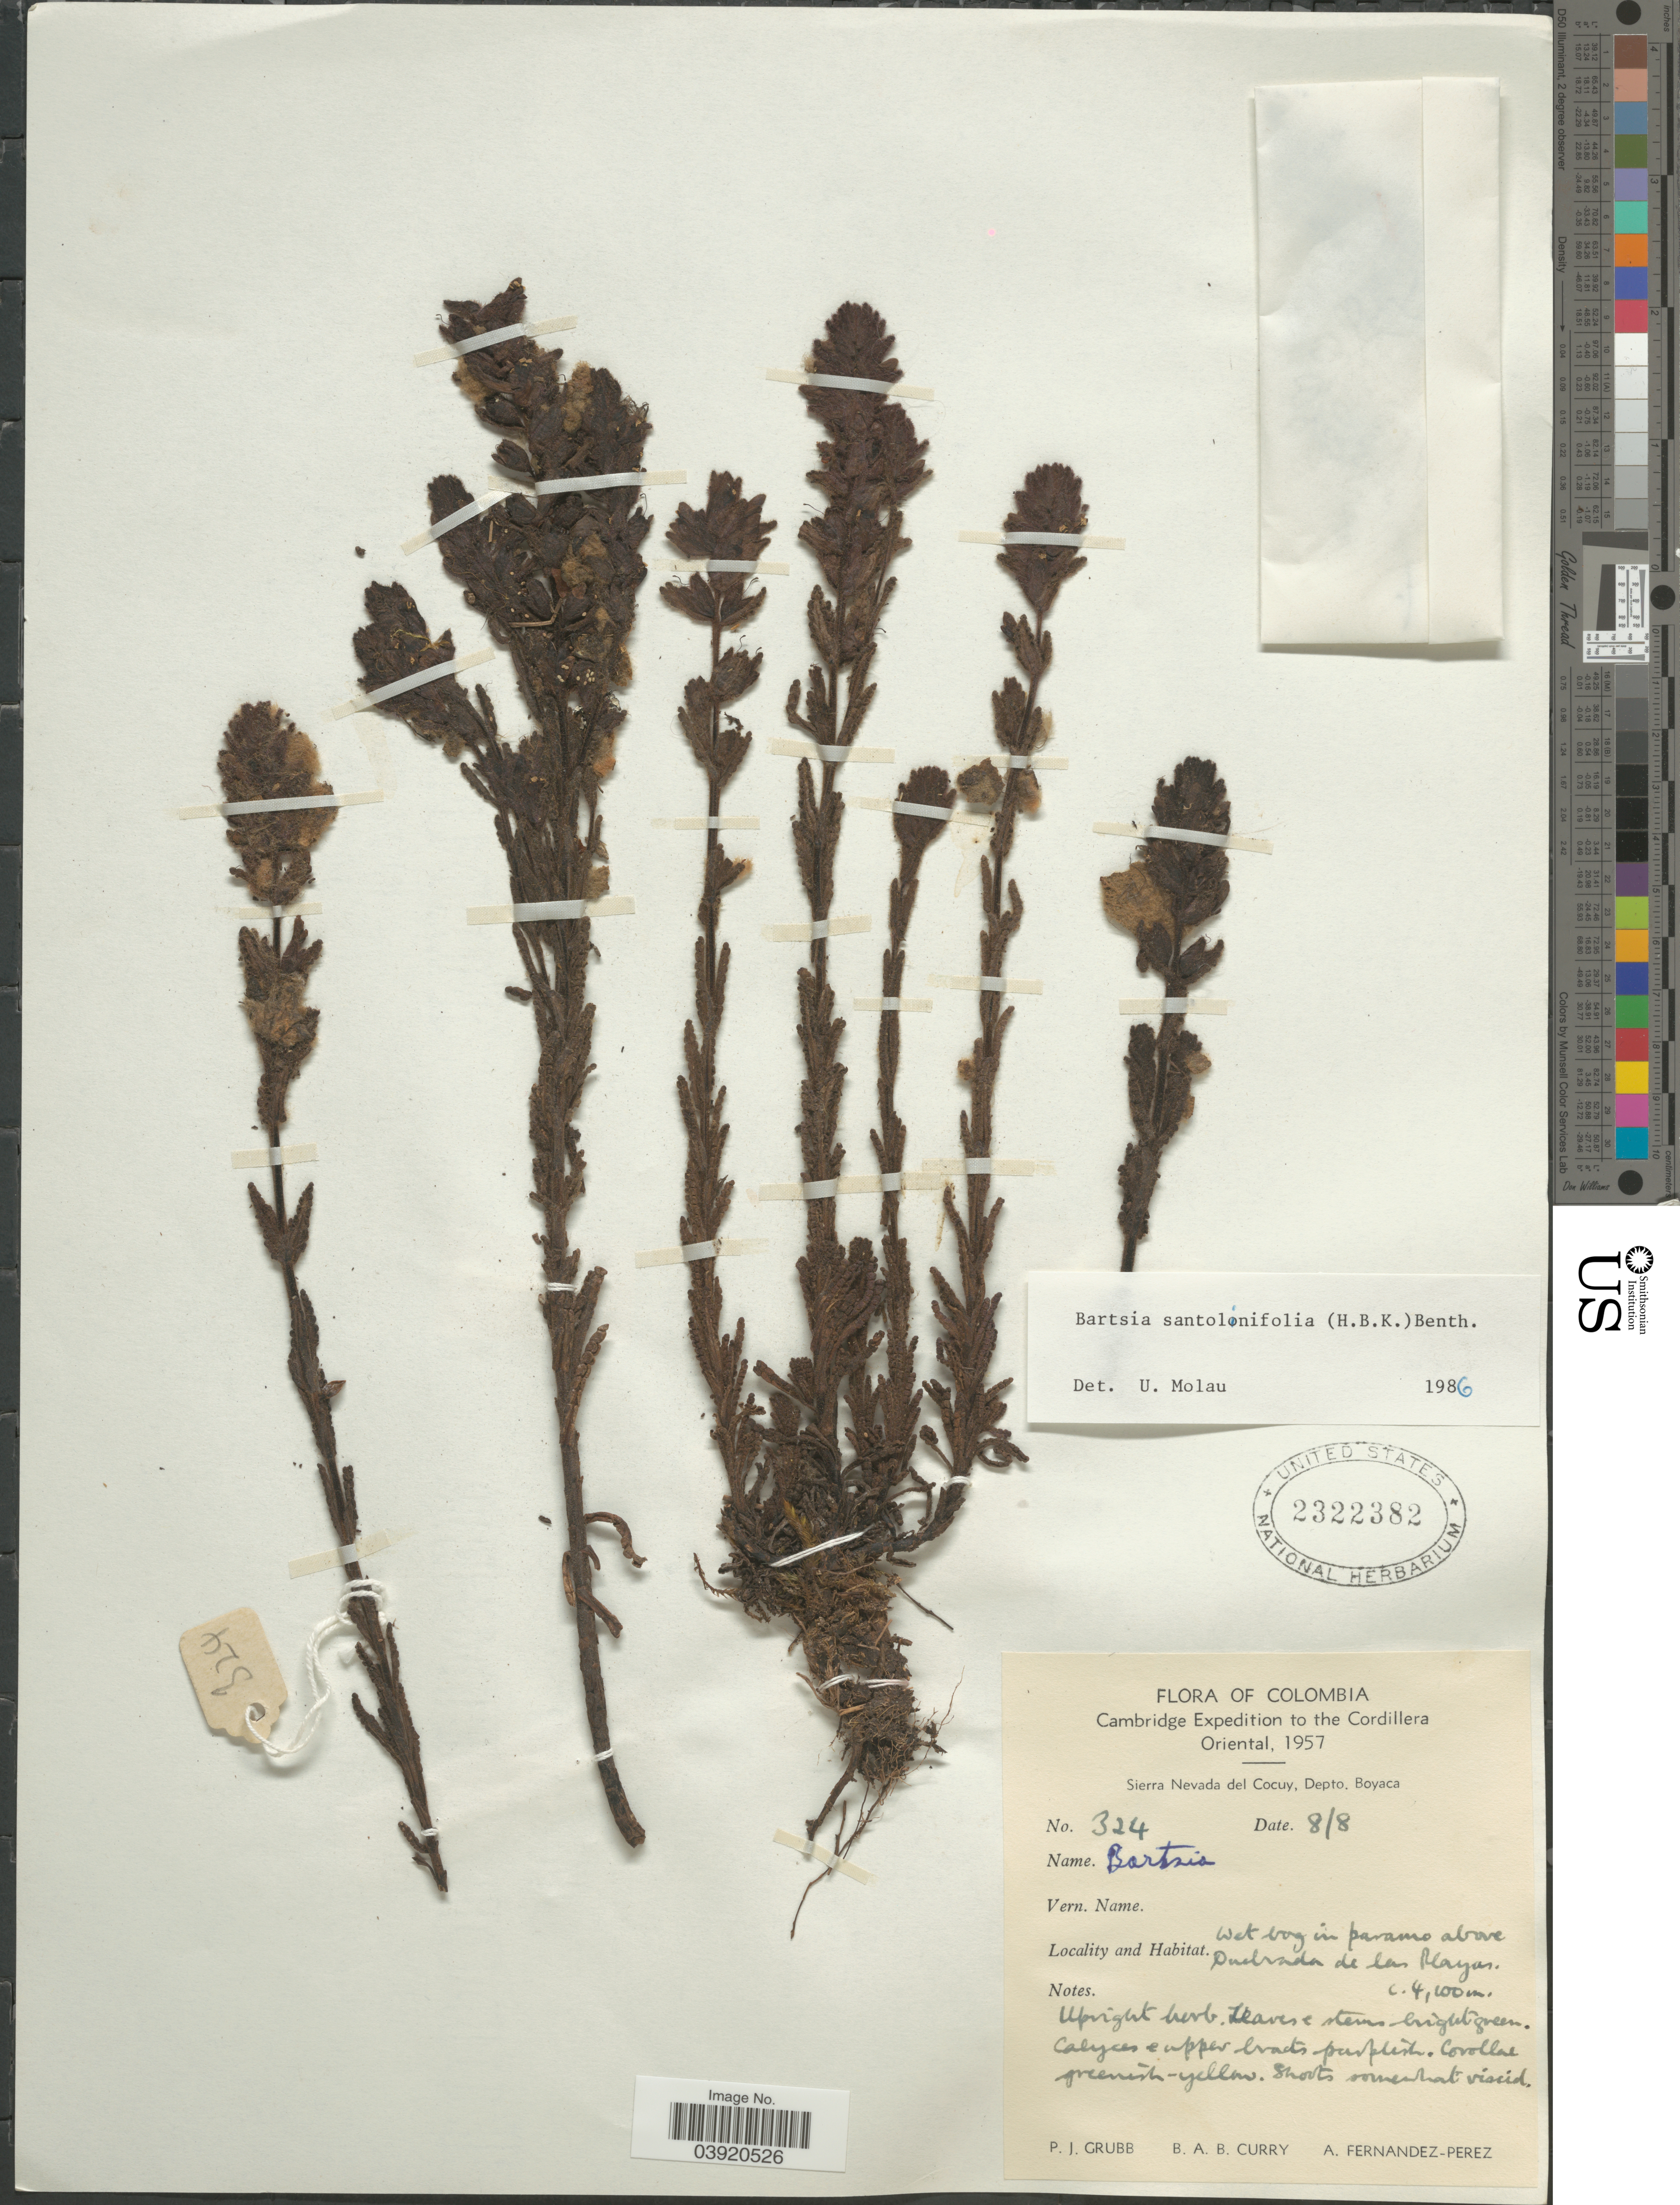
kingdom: Plantae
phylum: Tracheophyta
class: Magnoliopsida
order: Lamiales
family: Orobanchaceae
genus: Bartsia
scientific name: Bartsia santolinifolia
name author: (Kunth) Benth.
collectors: P. J. Grubb, B. A. B. Curry & A. Fernández-Pérez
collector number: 324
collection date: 1957-08-08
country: Colombia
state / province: Boyacá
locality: The Cordillera Oriental. Sierra Nevada del Cocuy, Depto. Boyaca. Wet bog in paramo above Quebrada de las Playas.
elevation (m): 4100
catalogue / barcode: US 2322382